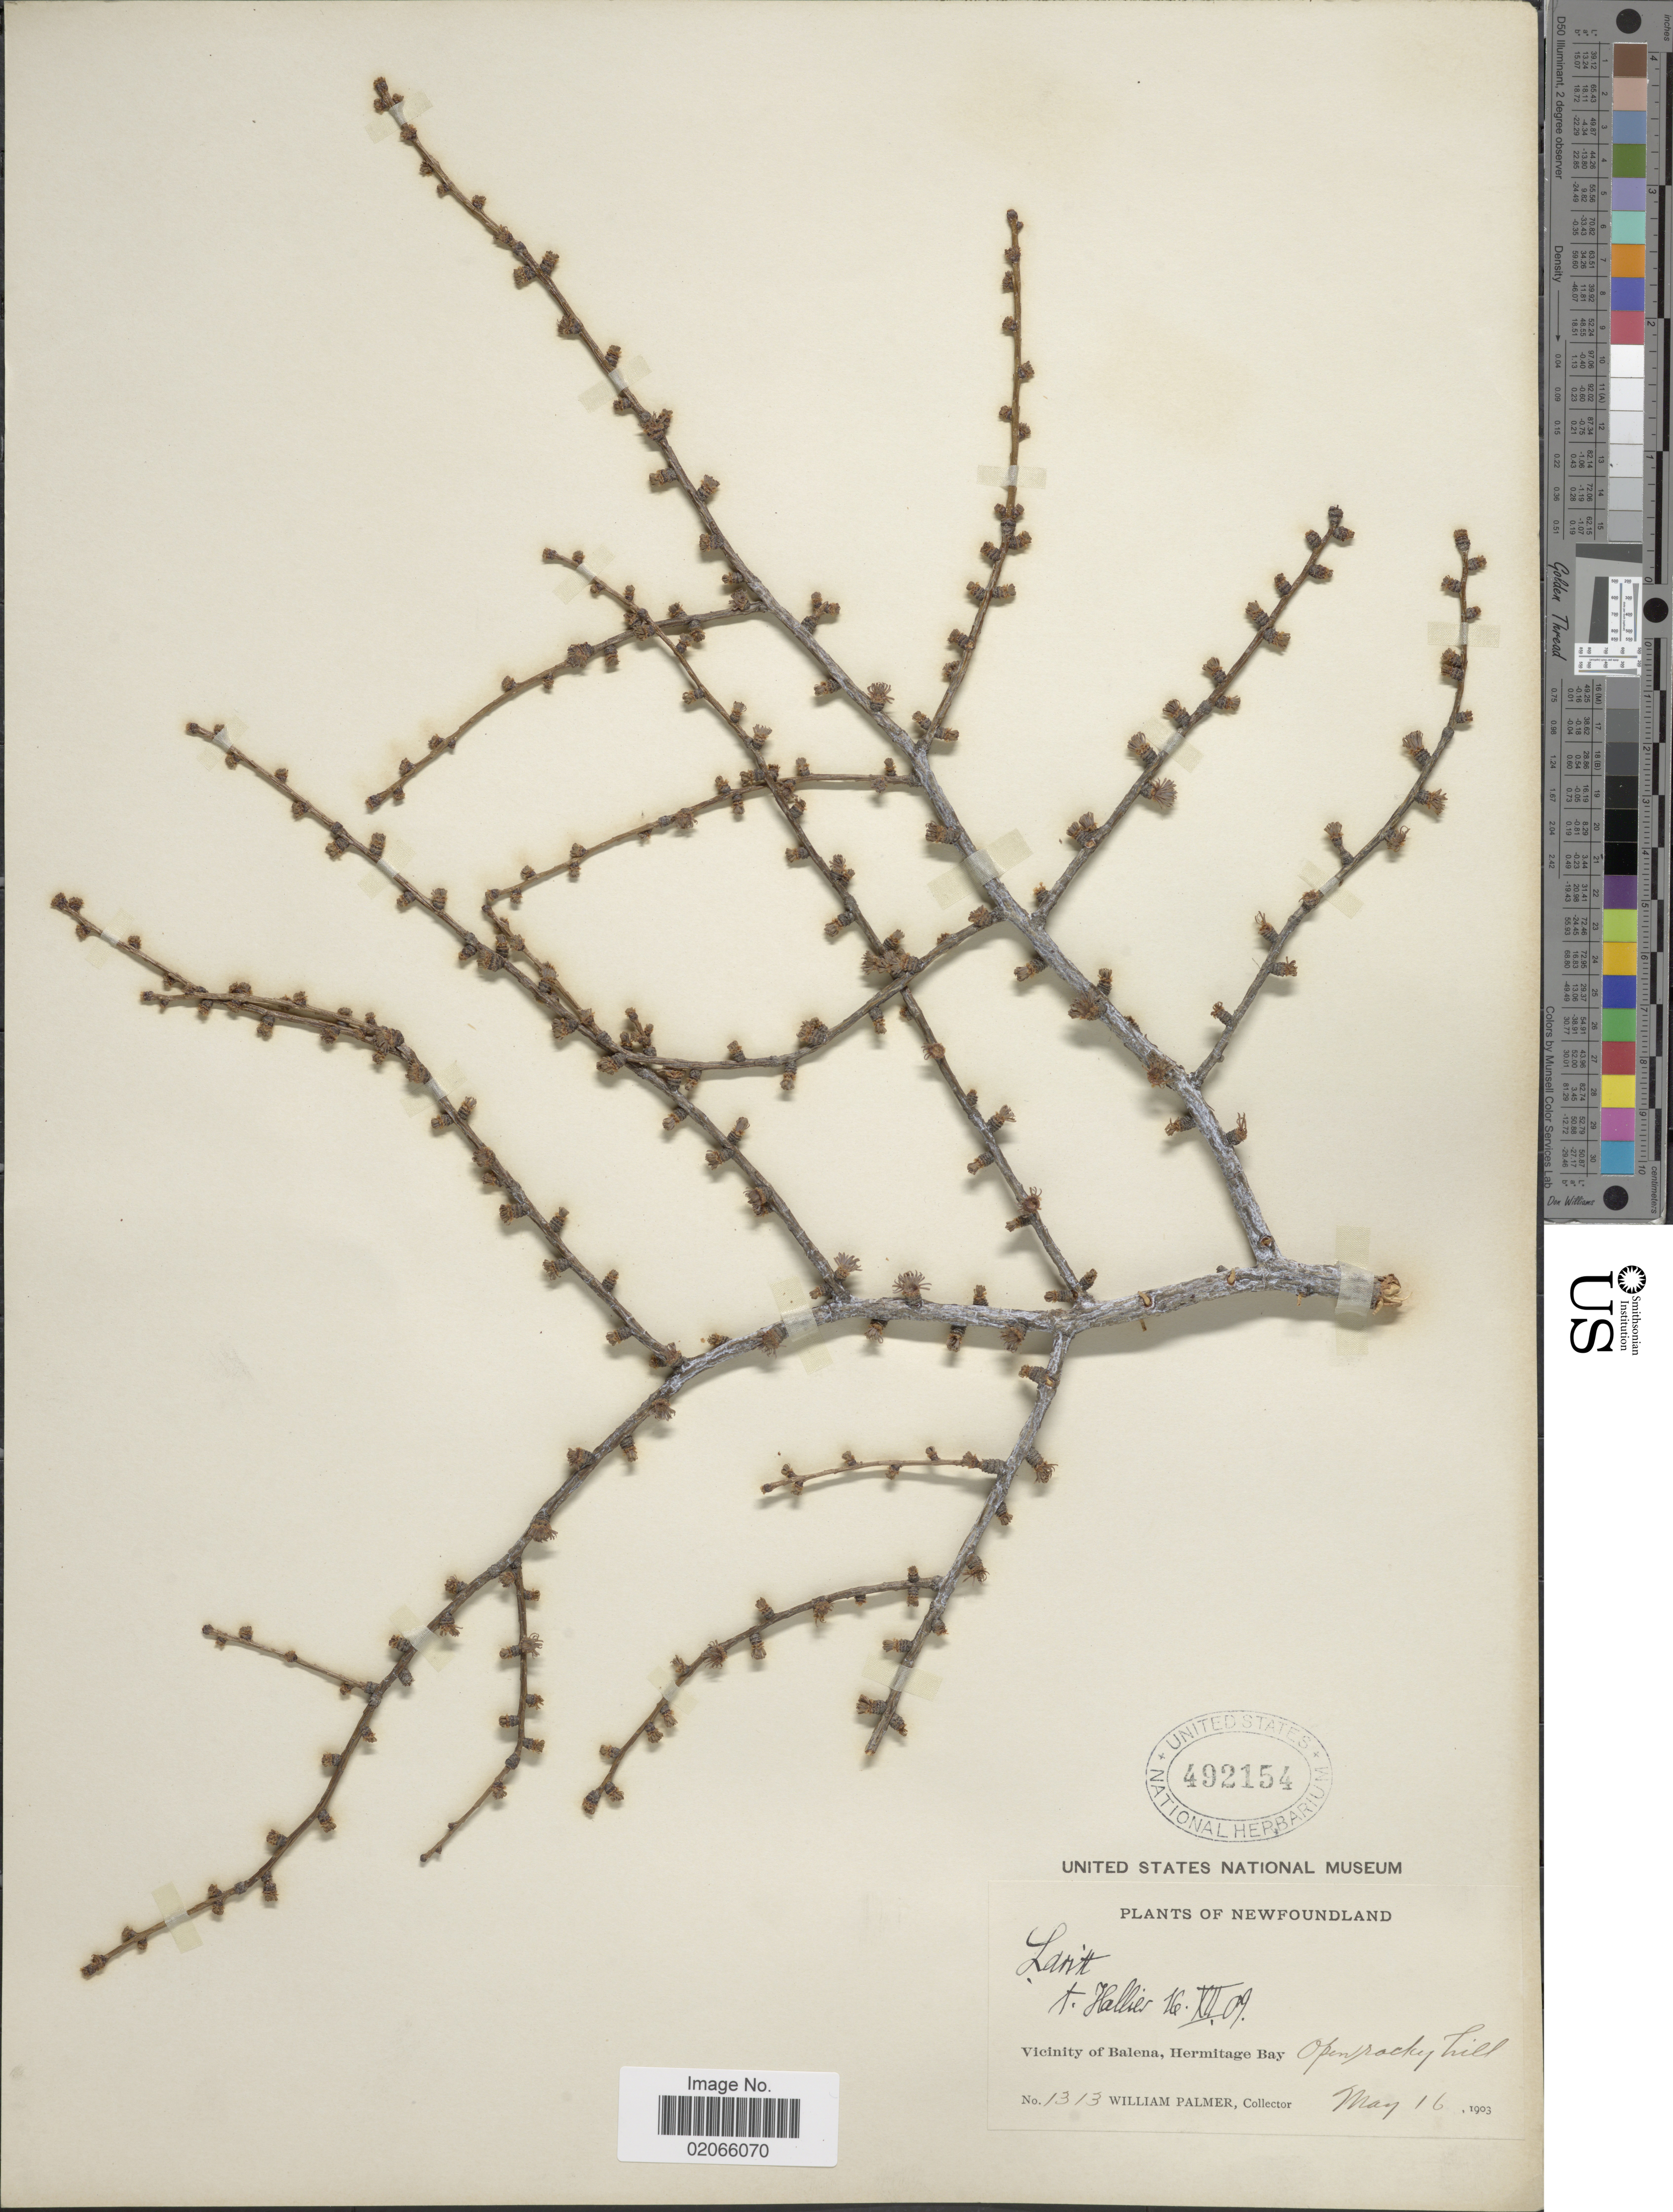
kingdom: Plantae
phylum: Tracheophyta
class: Pinopsida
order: Pinales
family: Pinaceae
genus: Larix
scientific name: Larix laricina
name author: (Du Roi) K. Koch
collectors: W. Palmer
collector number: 1313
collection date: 1903-05-16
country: Canada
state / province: Newfoundland and Labrador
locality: Newfoundland, Vicinity of Balena , Hermittage Bay.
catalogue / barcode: US 492154